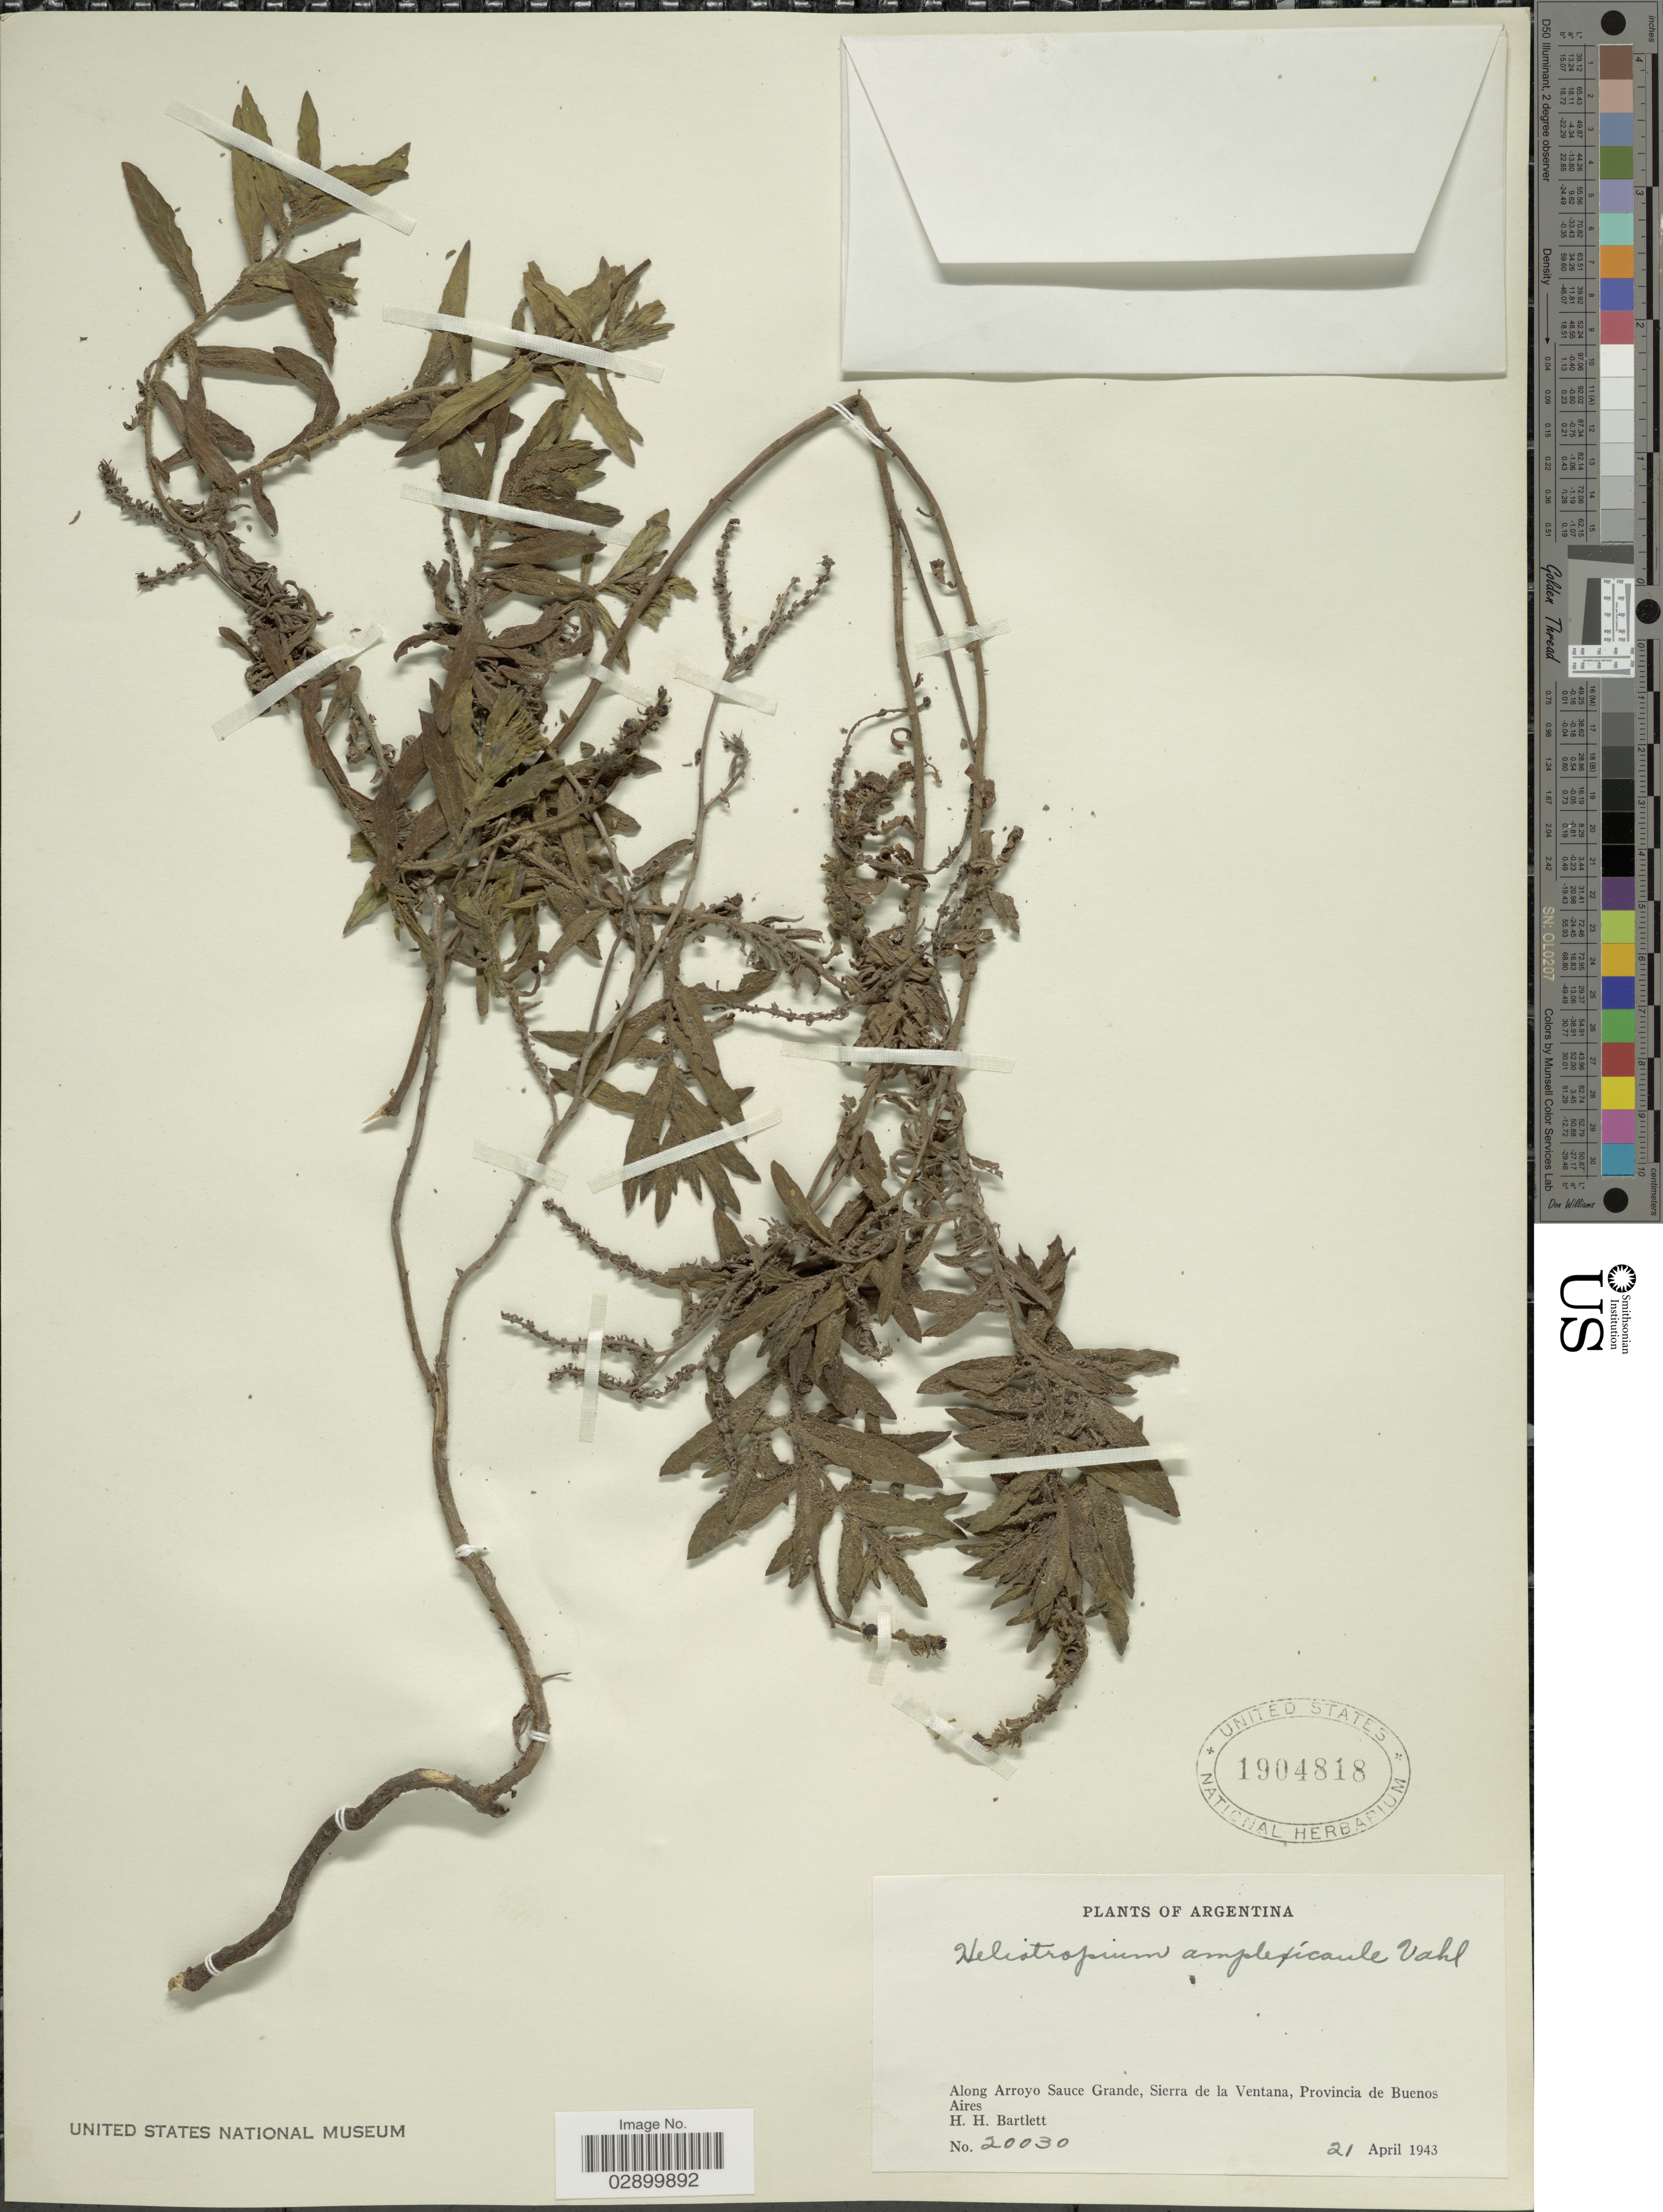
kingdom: Plantae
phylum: Tracheophyta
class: Magnoliopsida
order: Boraginales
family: Heliotropiaceae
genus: Heliotropium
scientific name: Heliotropium amplexicaule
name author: Vahl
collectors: H. H. Bartlett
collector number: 20030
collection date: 1943-04-21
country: Argentina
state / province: Buenos Aires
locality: Along Arroyo Sauce Grande, Sierra de la Ventana.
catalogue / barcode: US 1904818